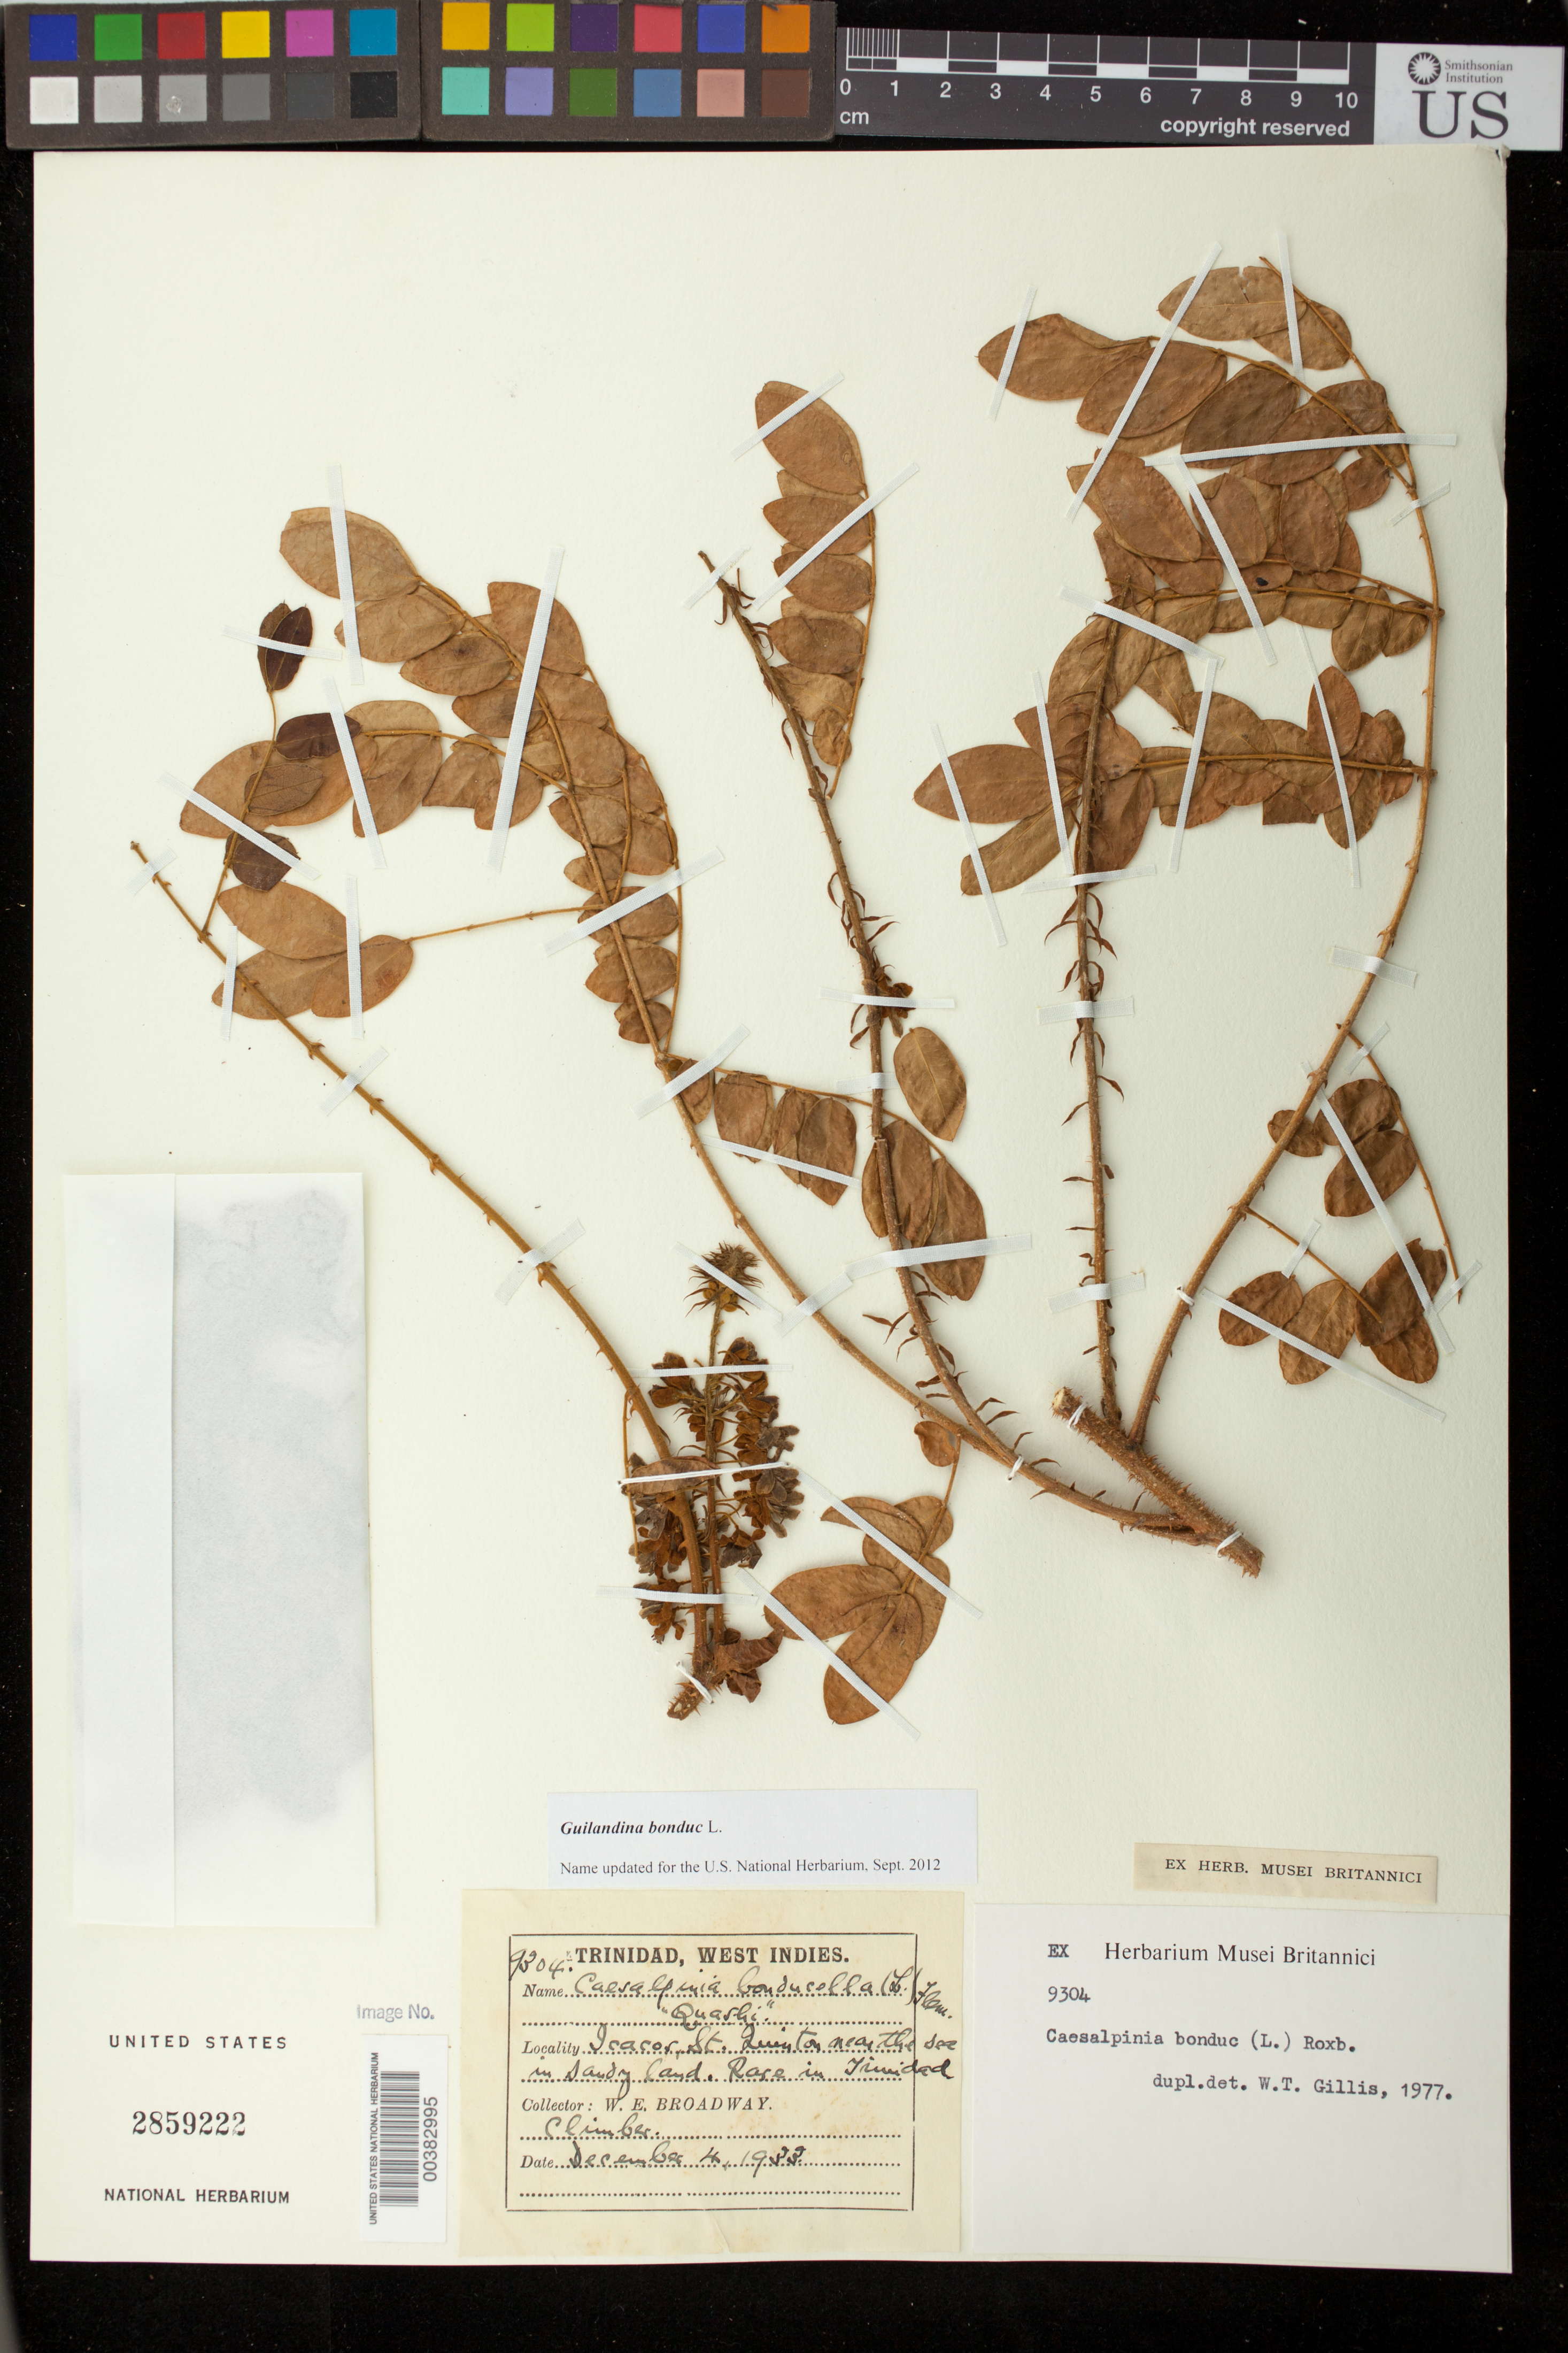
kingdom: Plantae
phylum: Tracheophyta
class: Magnoliopsida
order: Fabales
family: Fabaceae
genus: Guilandina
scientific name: Guilandina bonduc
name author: L.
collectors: W. E. Broadway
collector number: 9304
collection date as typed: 04 Dec 1933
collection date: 1933-12-04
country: Trinidad and Tobago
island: Trinidad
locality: Iracor, St. Quinton near the sea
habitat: Sandy land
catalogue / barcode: US 2859222